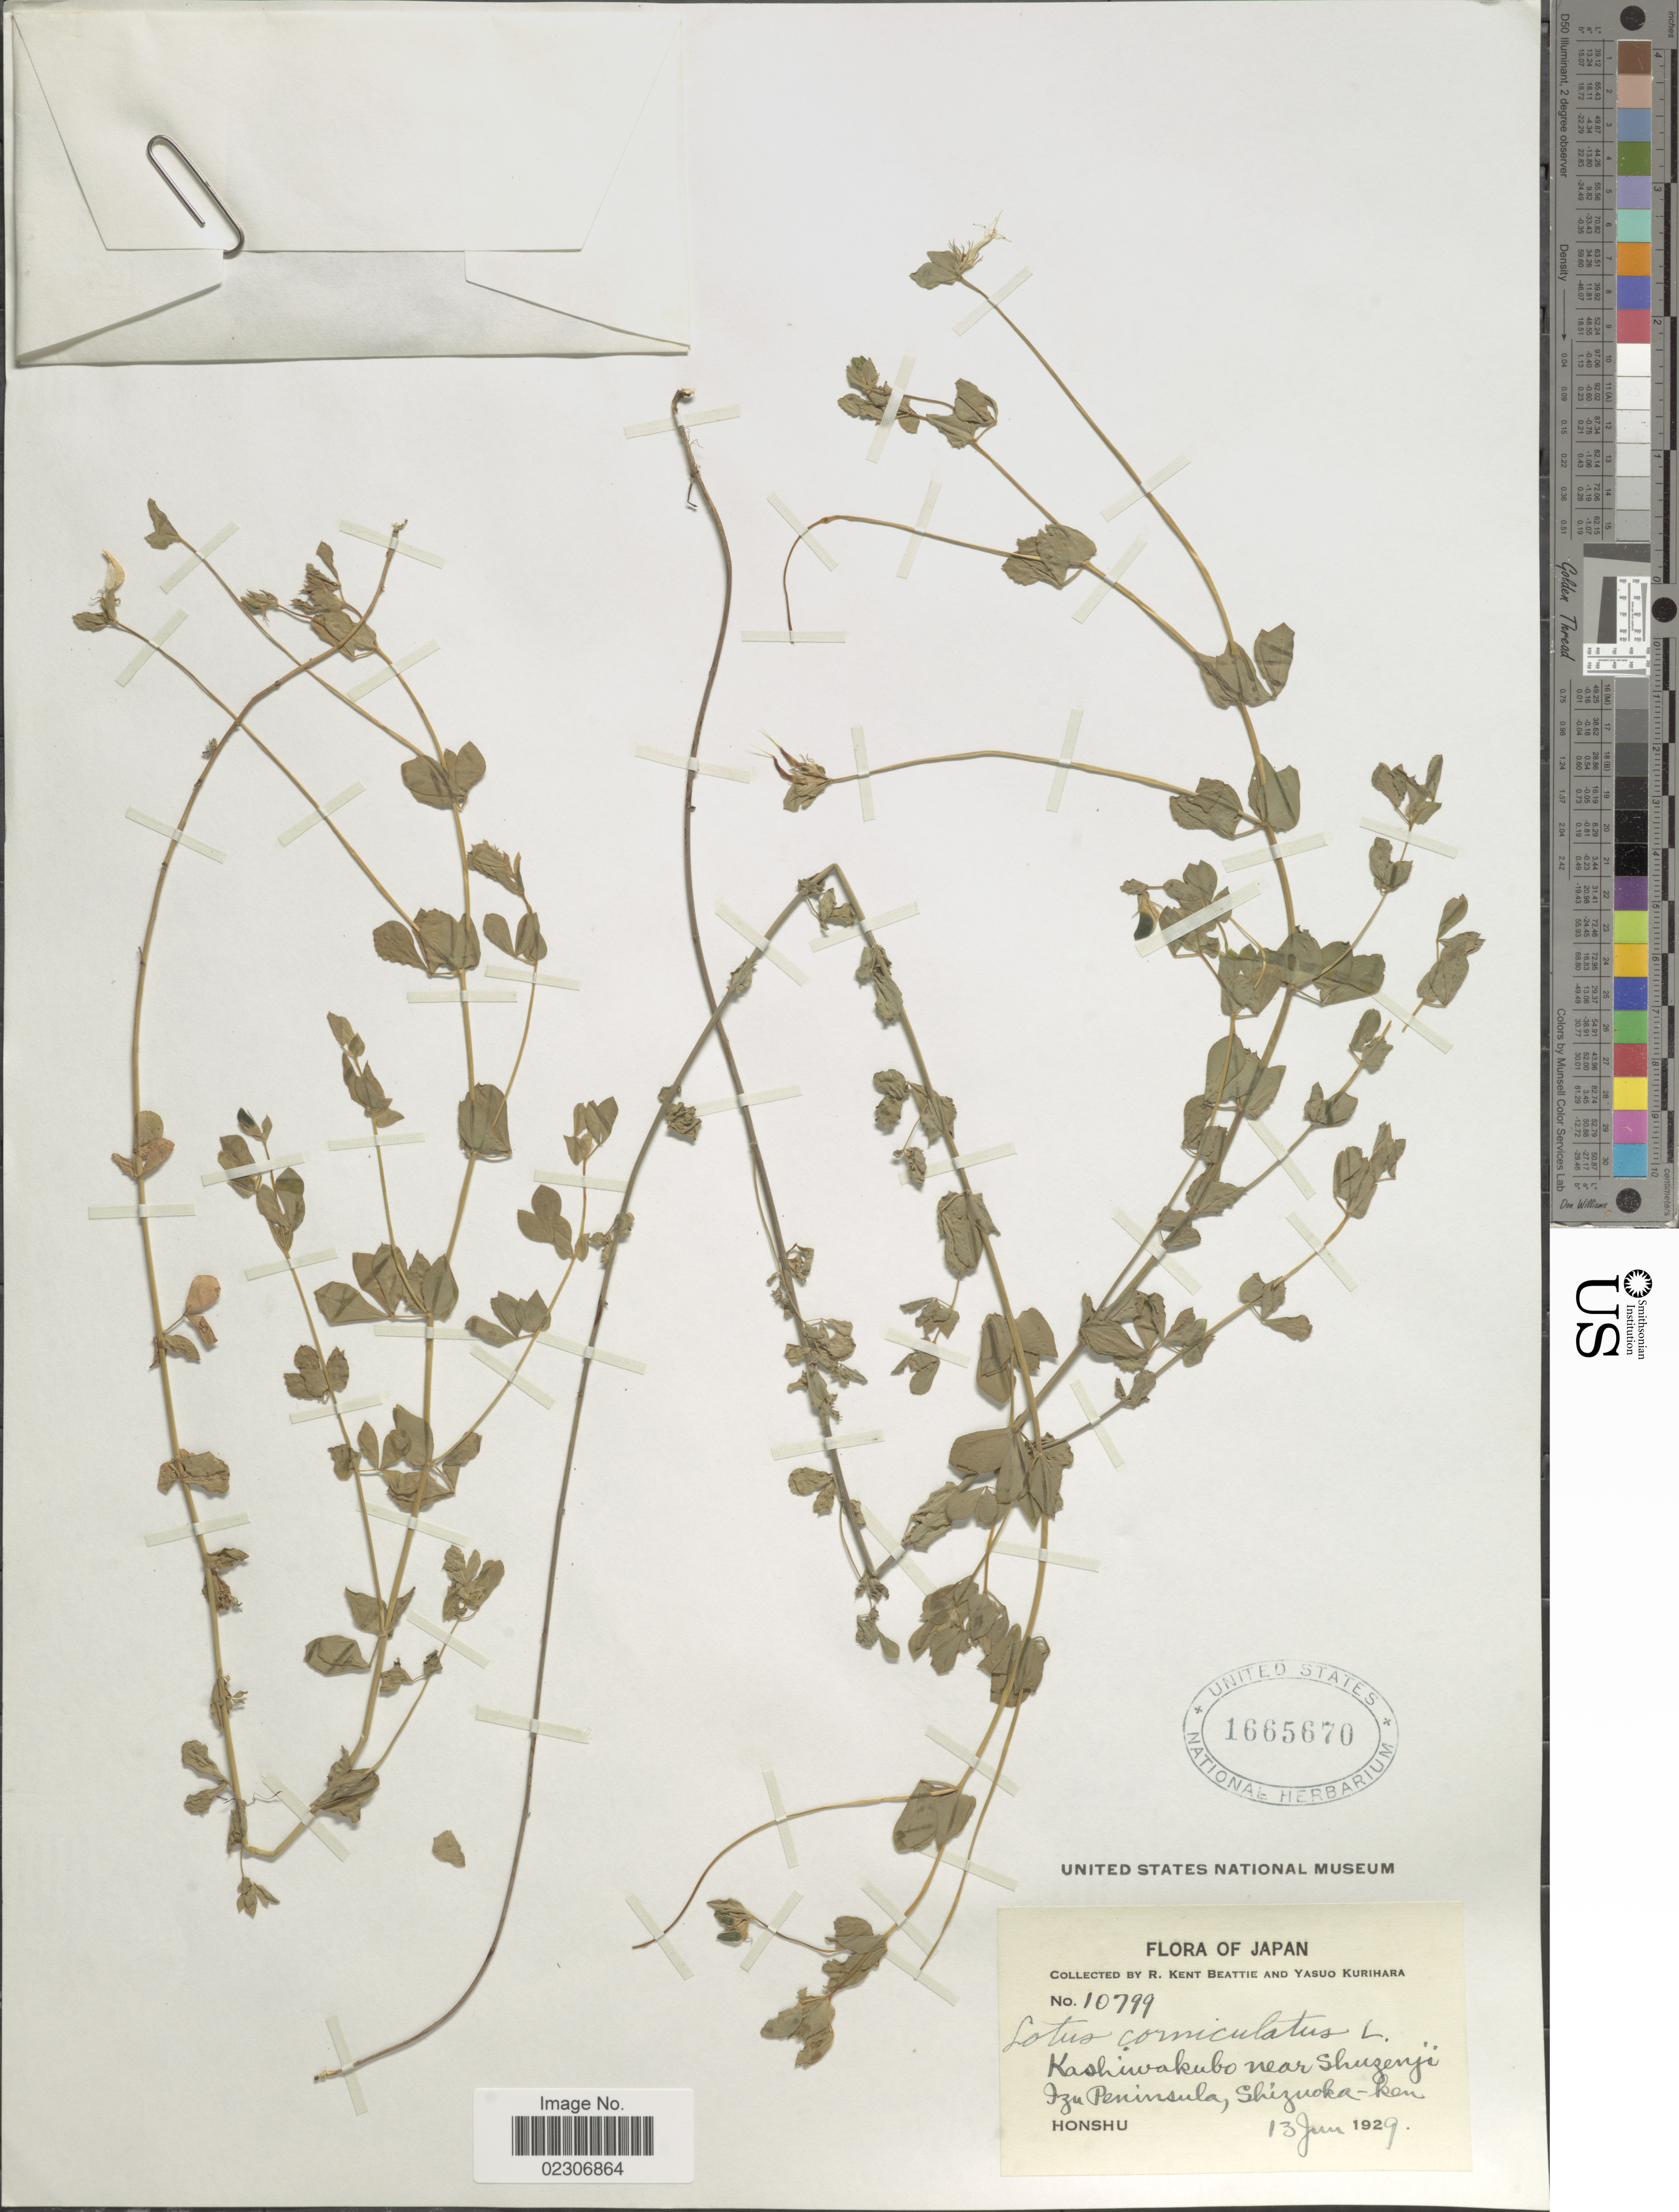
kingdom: Plantae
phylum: Tracheophyta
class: Magnoliopsida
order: Fabales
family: Fabaceae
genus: Lotus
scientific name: Lotus corniculatus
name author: L.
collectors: R. K. Beattie & Y. Kurihara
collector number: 10799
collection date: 1929-06-13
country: Japan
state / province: Sizuoka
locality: Kashiwakubo near Shuzenji Izu Peninsula, Shizuoka-ken.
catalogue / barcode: US 1665670